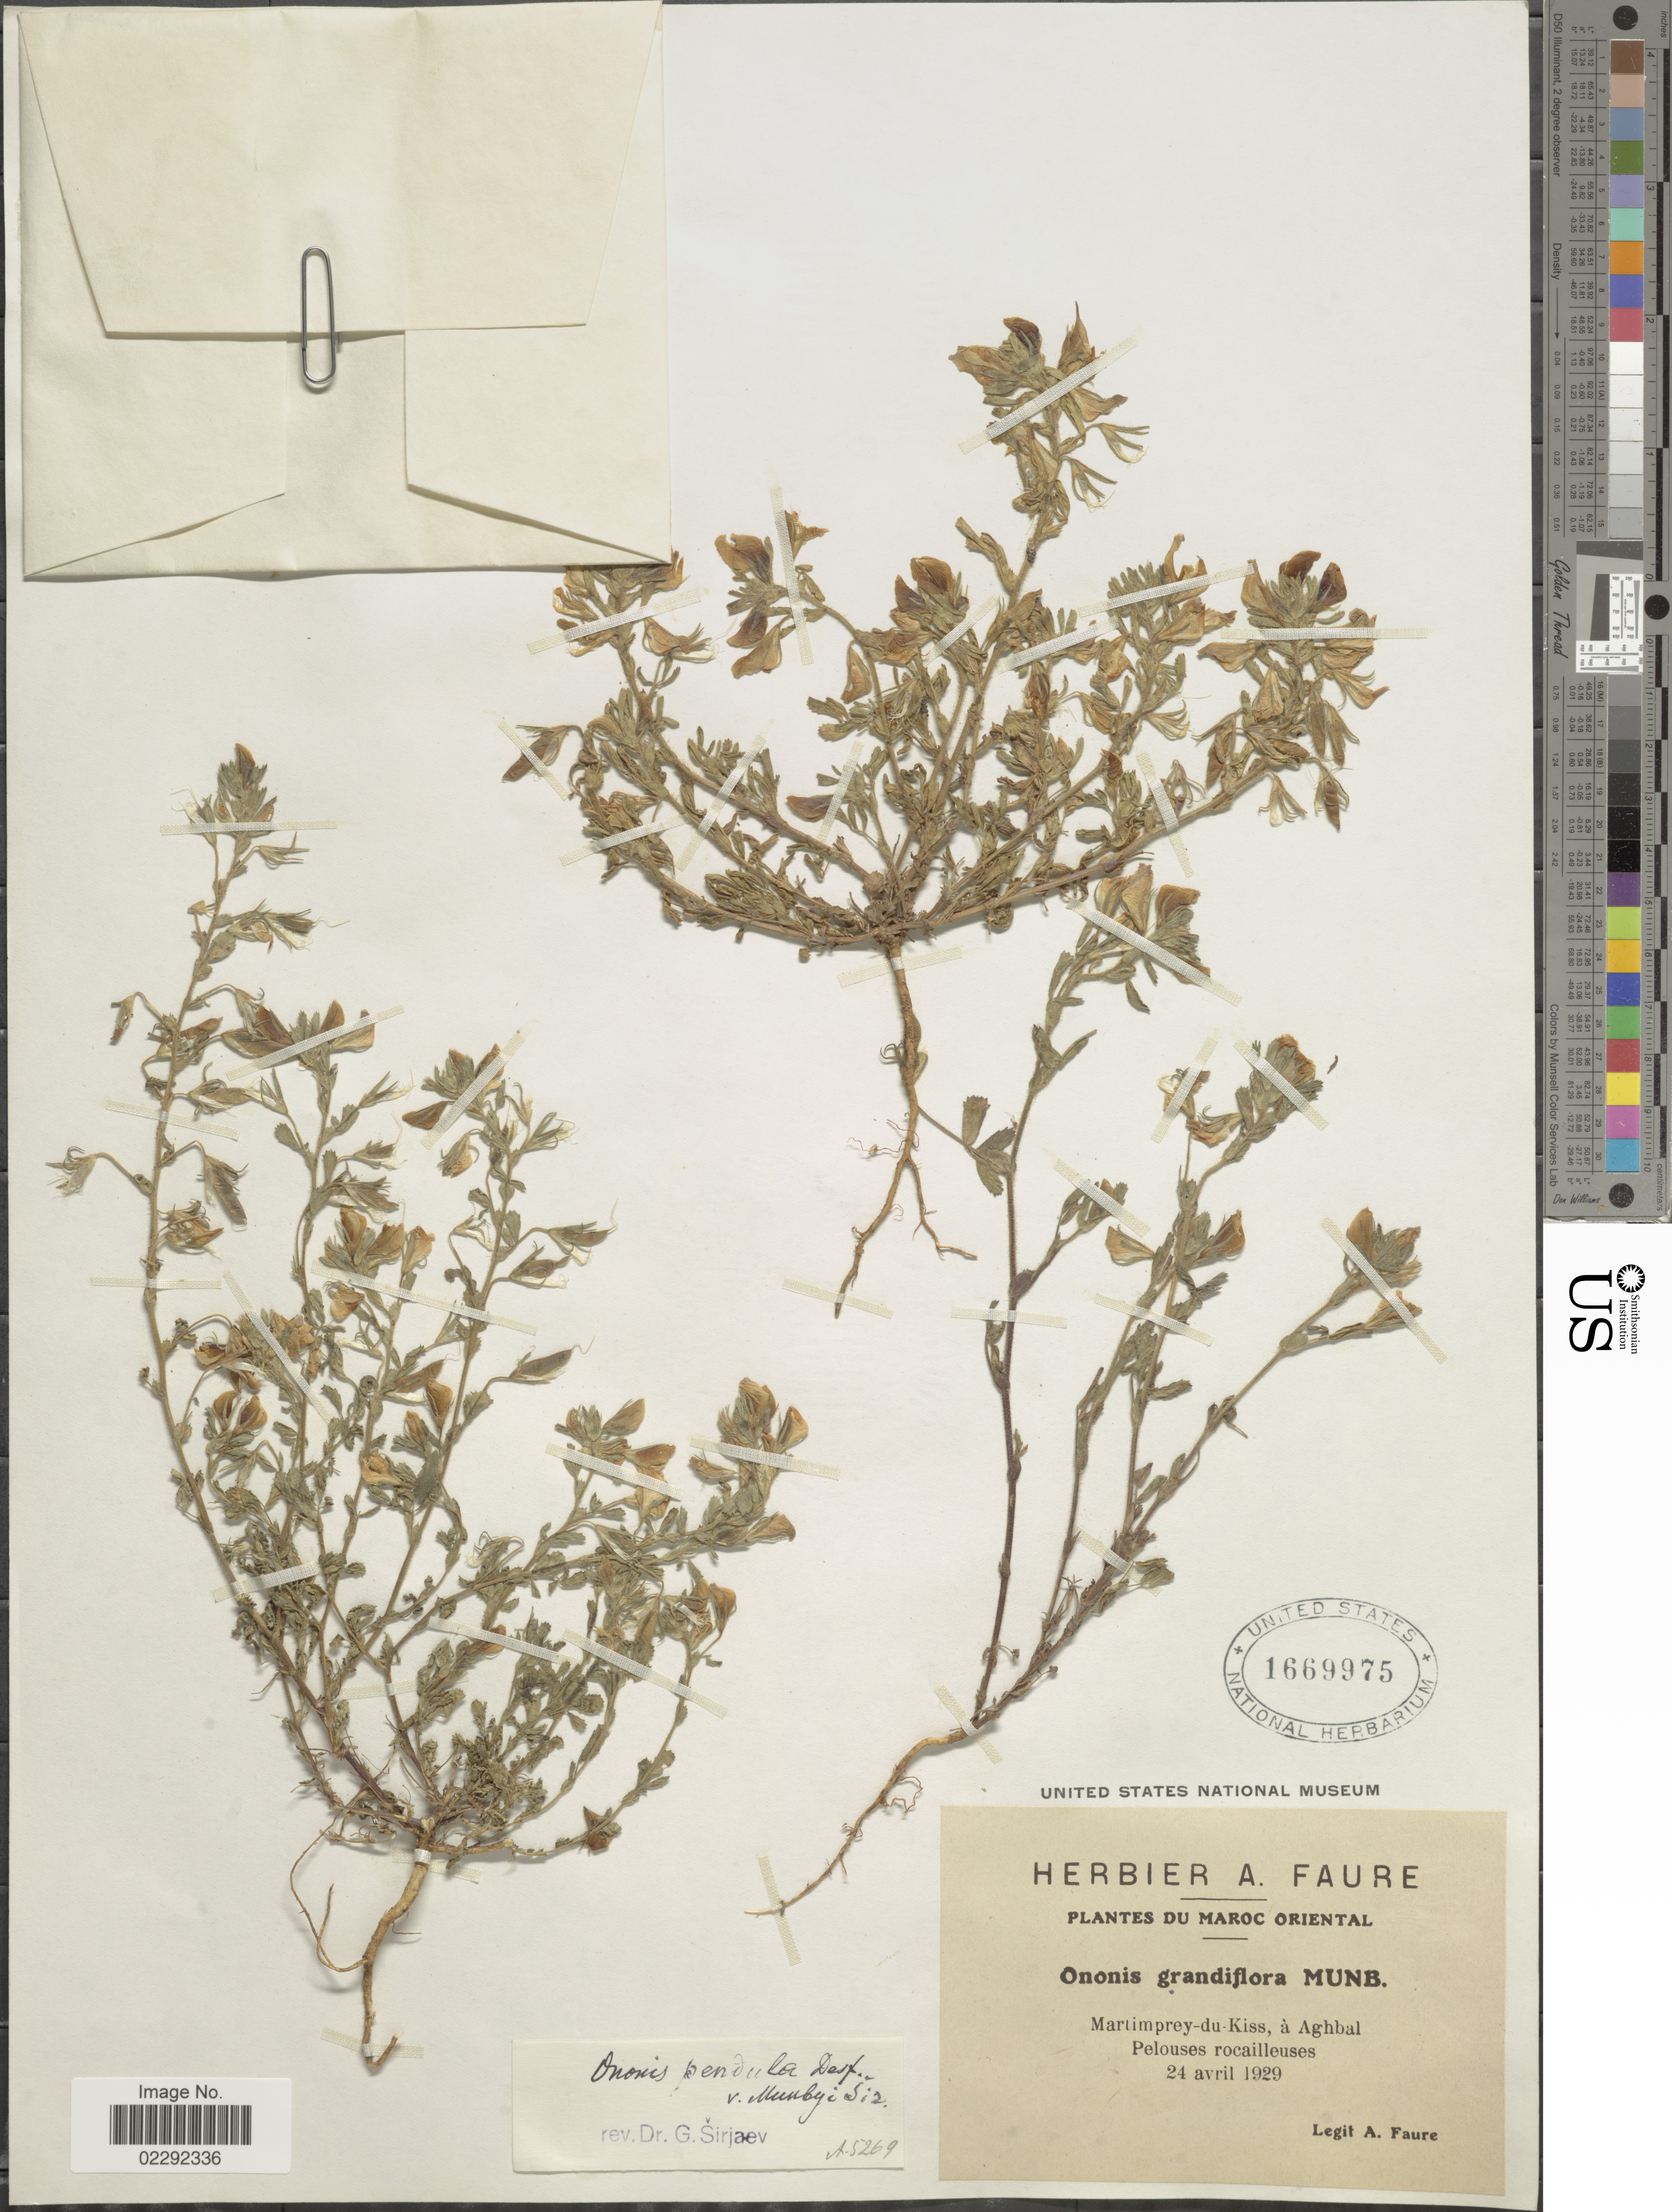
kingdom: Plantae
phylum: Tracheophyta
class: Magnoliopsida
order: Fabales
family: Fabaceae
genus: Ononis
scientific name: Ononis pendula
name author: Desf.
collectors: A. Faure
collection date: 1929-04-24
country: Morocco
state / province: Oriental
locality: Martimprey-du-Kiss, à Aghbal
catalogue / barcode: US 1669975